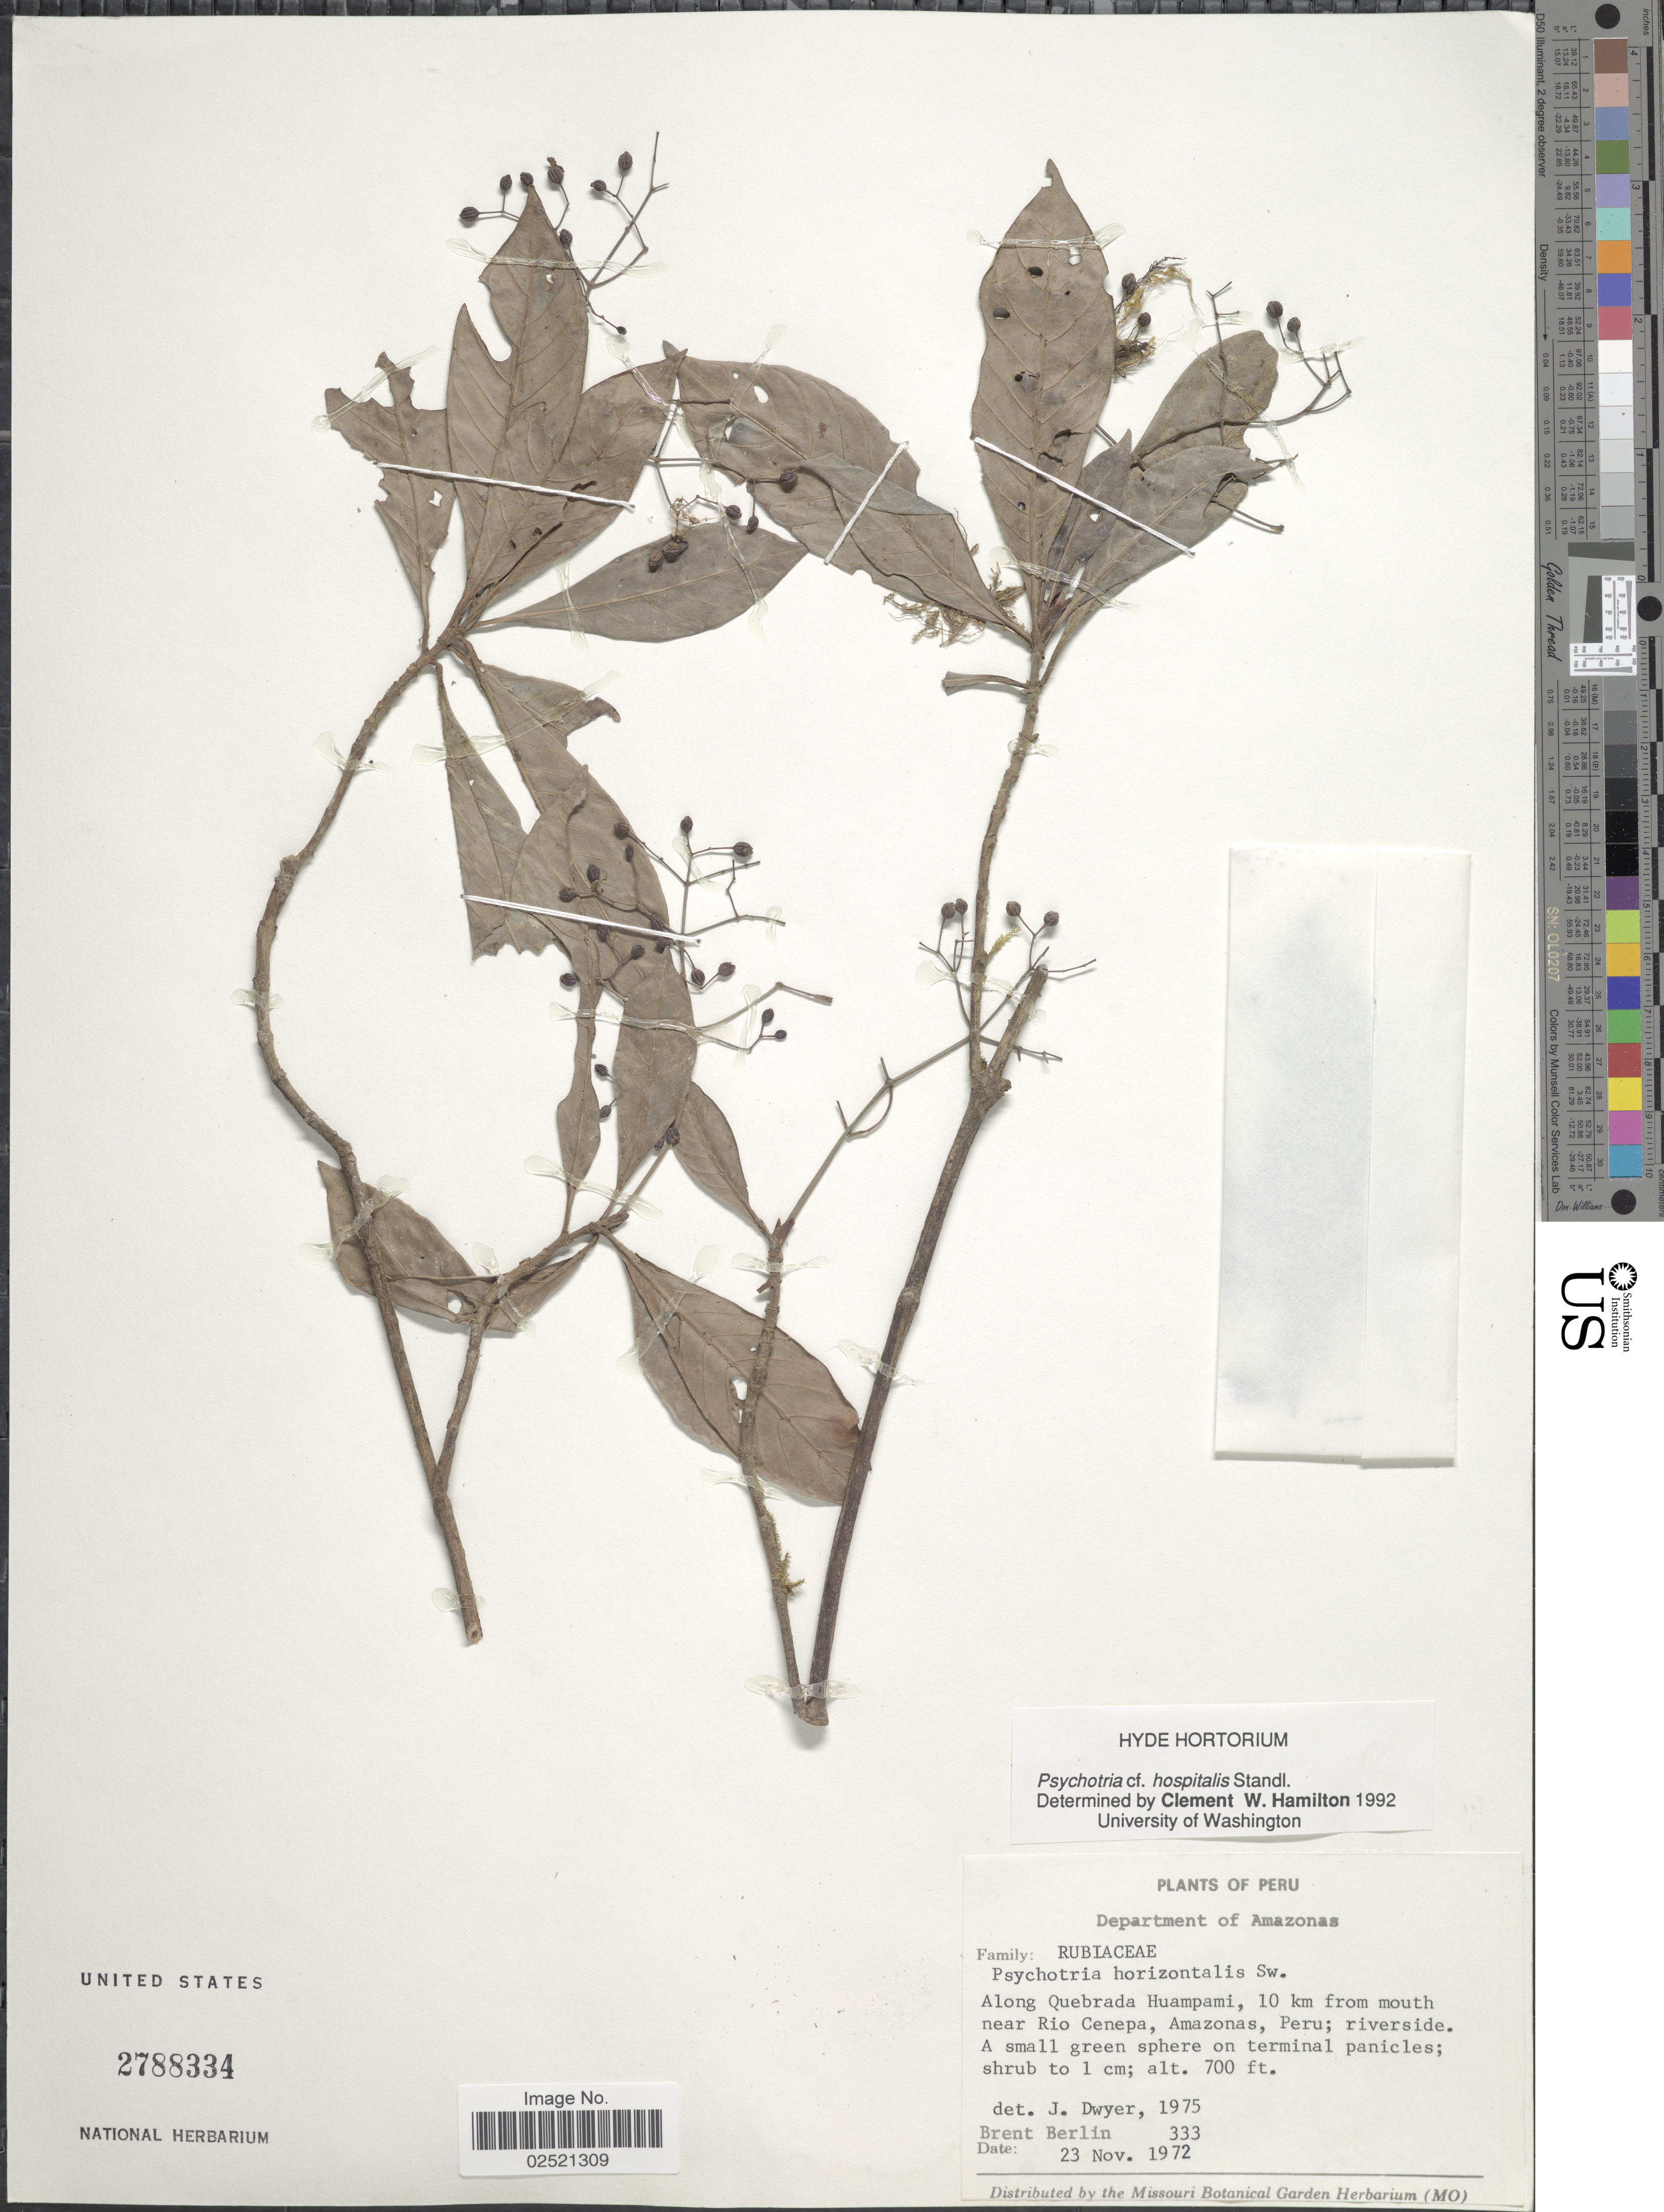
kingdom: Plantae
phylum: Tracheophyta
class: Magnoliopsida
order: Gentianales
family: Rubiaceae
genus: Psychotria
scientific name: Psychotria hospitalis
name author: Standl.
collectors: B. Berlin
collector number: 333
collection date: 1972-11-23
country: Peru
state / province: Amazonas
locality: Along Quebrada Huampami, 10 km from mouth near Rio Cenepa, Amazonas; riverside.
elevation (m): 213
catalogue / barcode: US 2788334